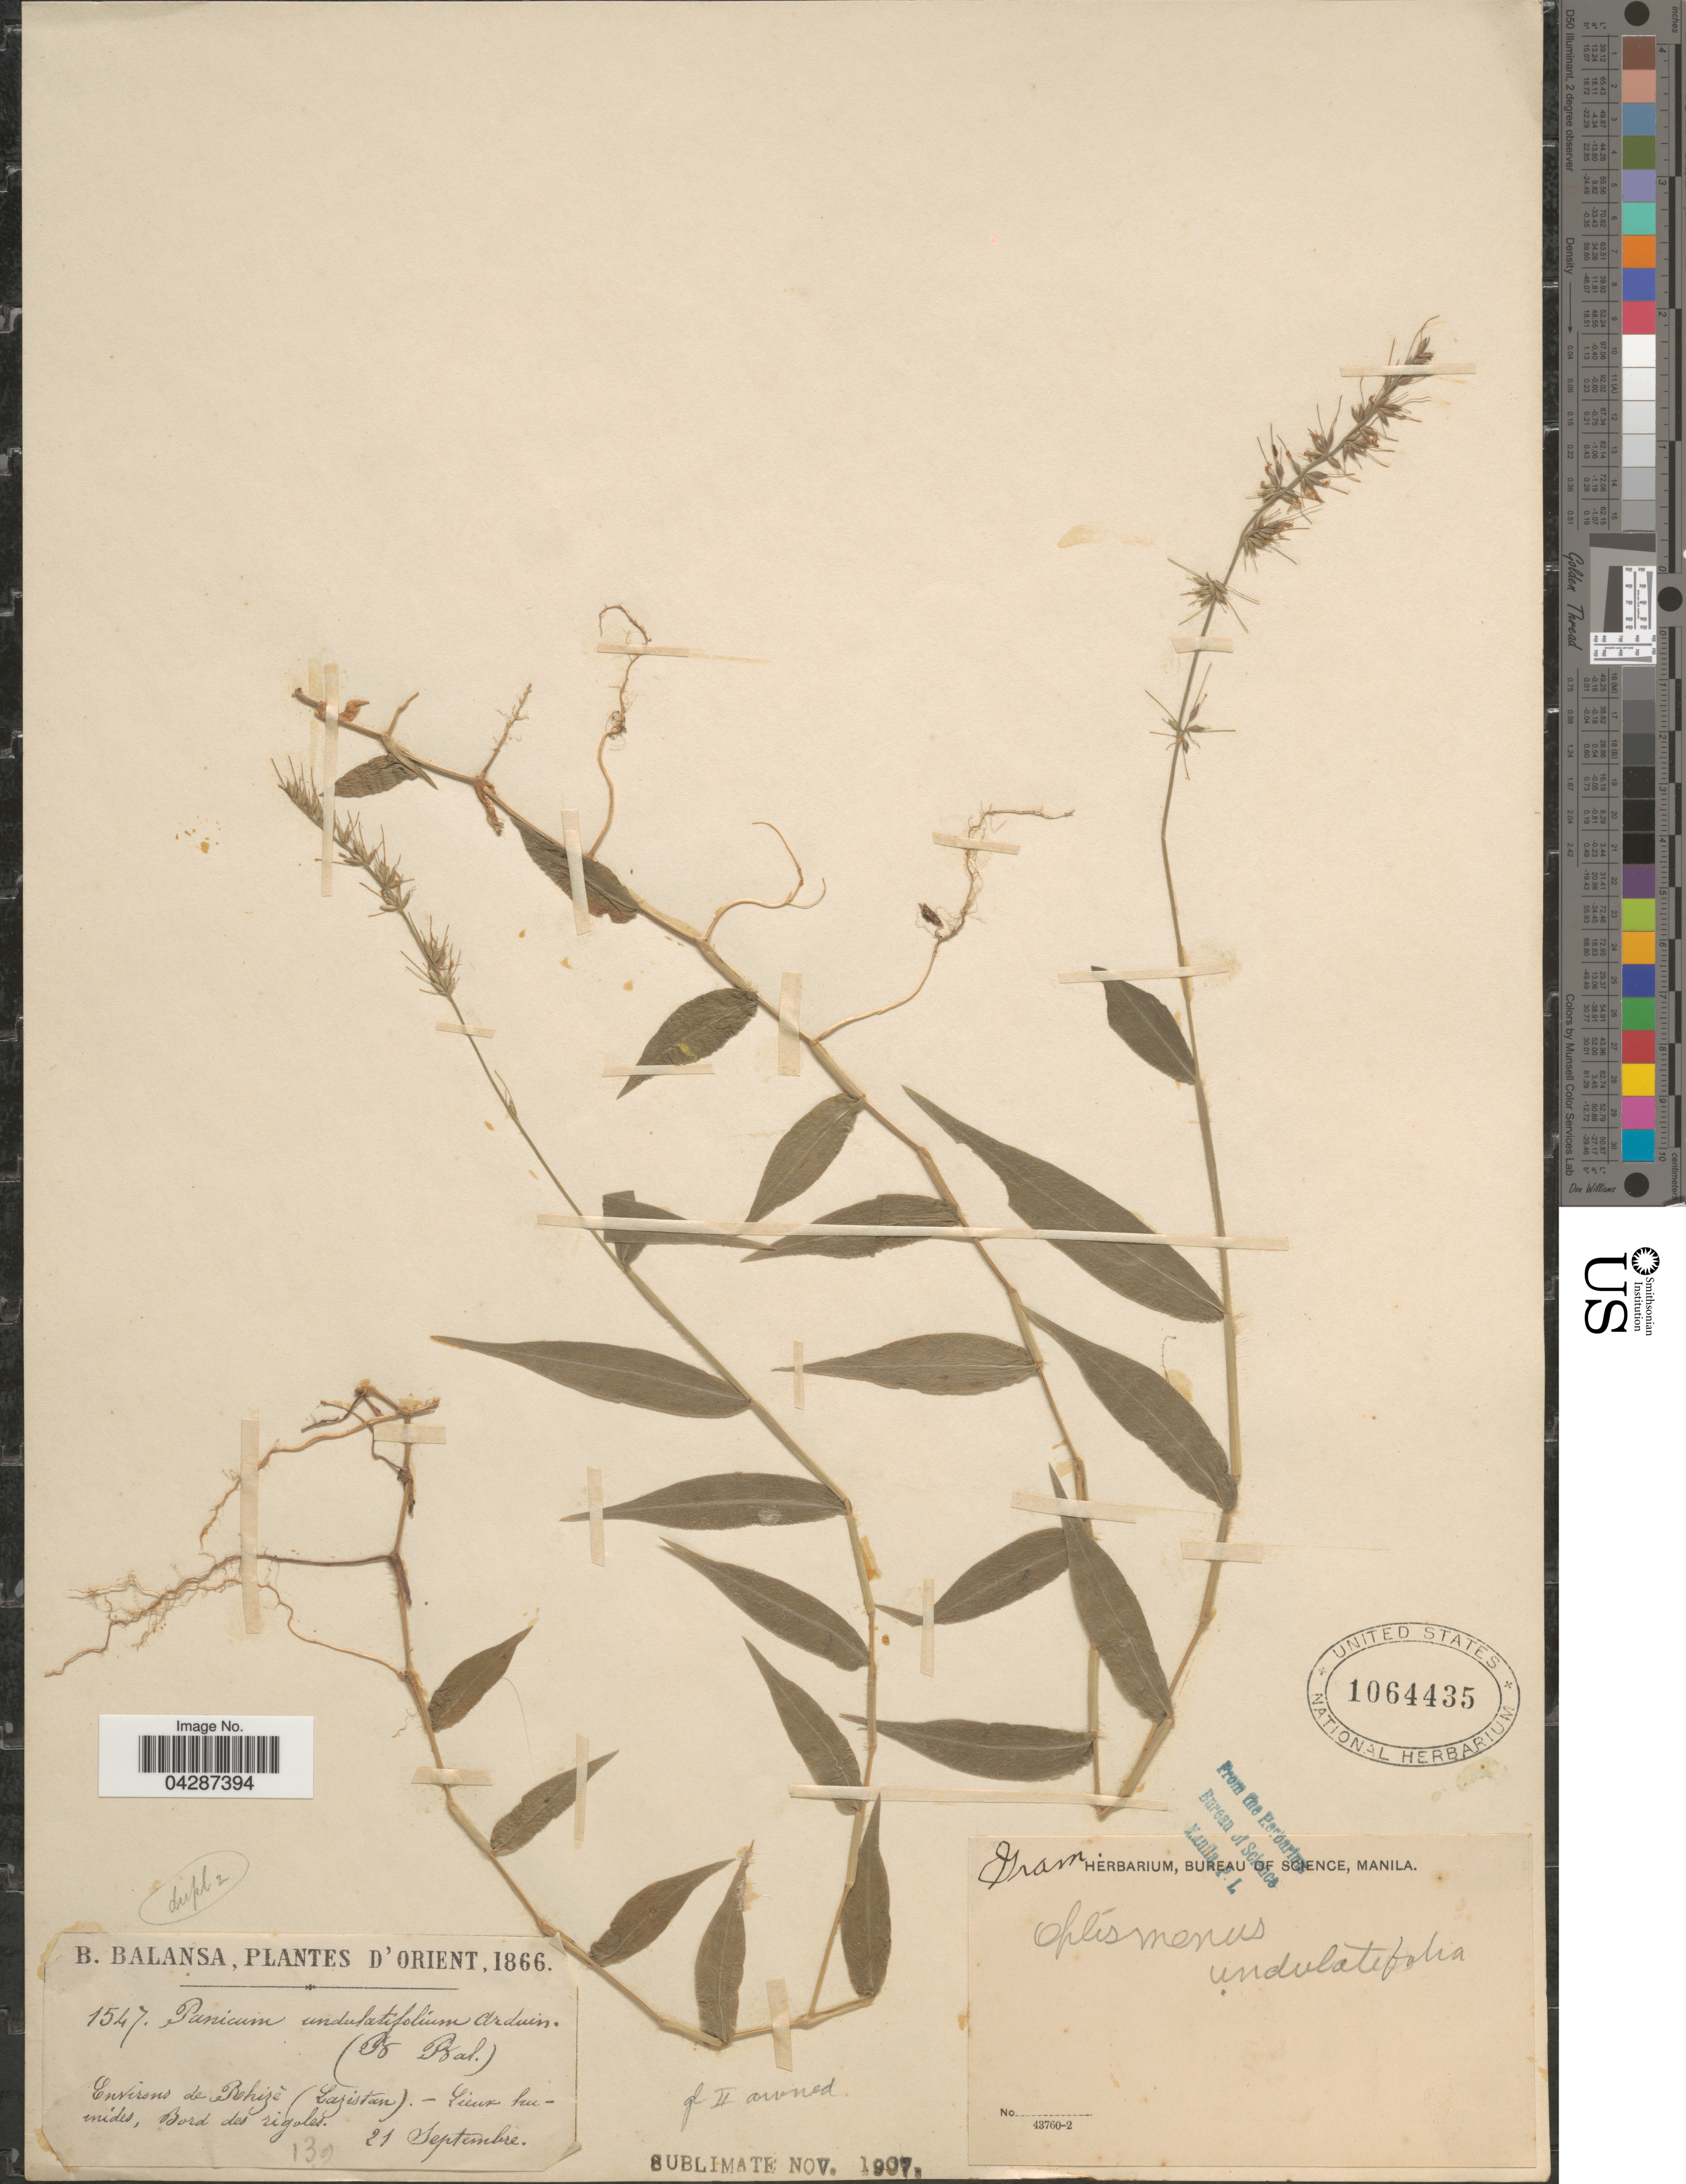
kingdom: Plantae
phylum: Tracheophyta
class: Liliopsida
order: Poales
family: Poaceae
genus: Oplismenus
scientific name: Oplismenus undulatifolius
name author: (Ard.) P. Beauv.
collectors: B. Balansa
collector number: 1547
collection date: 1866-09-21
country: Turkey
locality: D'Orient. Environs de Bhize (Lazistan). Lieux humides, Bord des rigoles.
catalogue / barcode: US 1064435